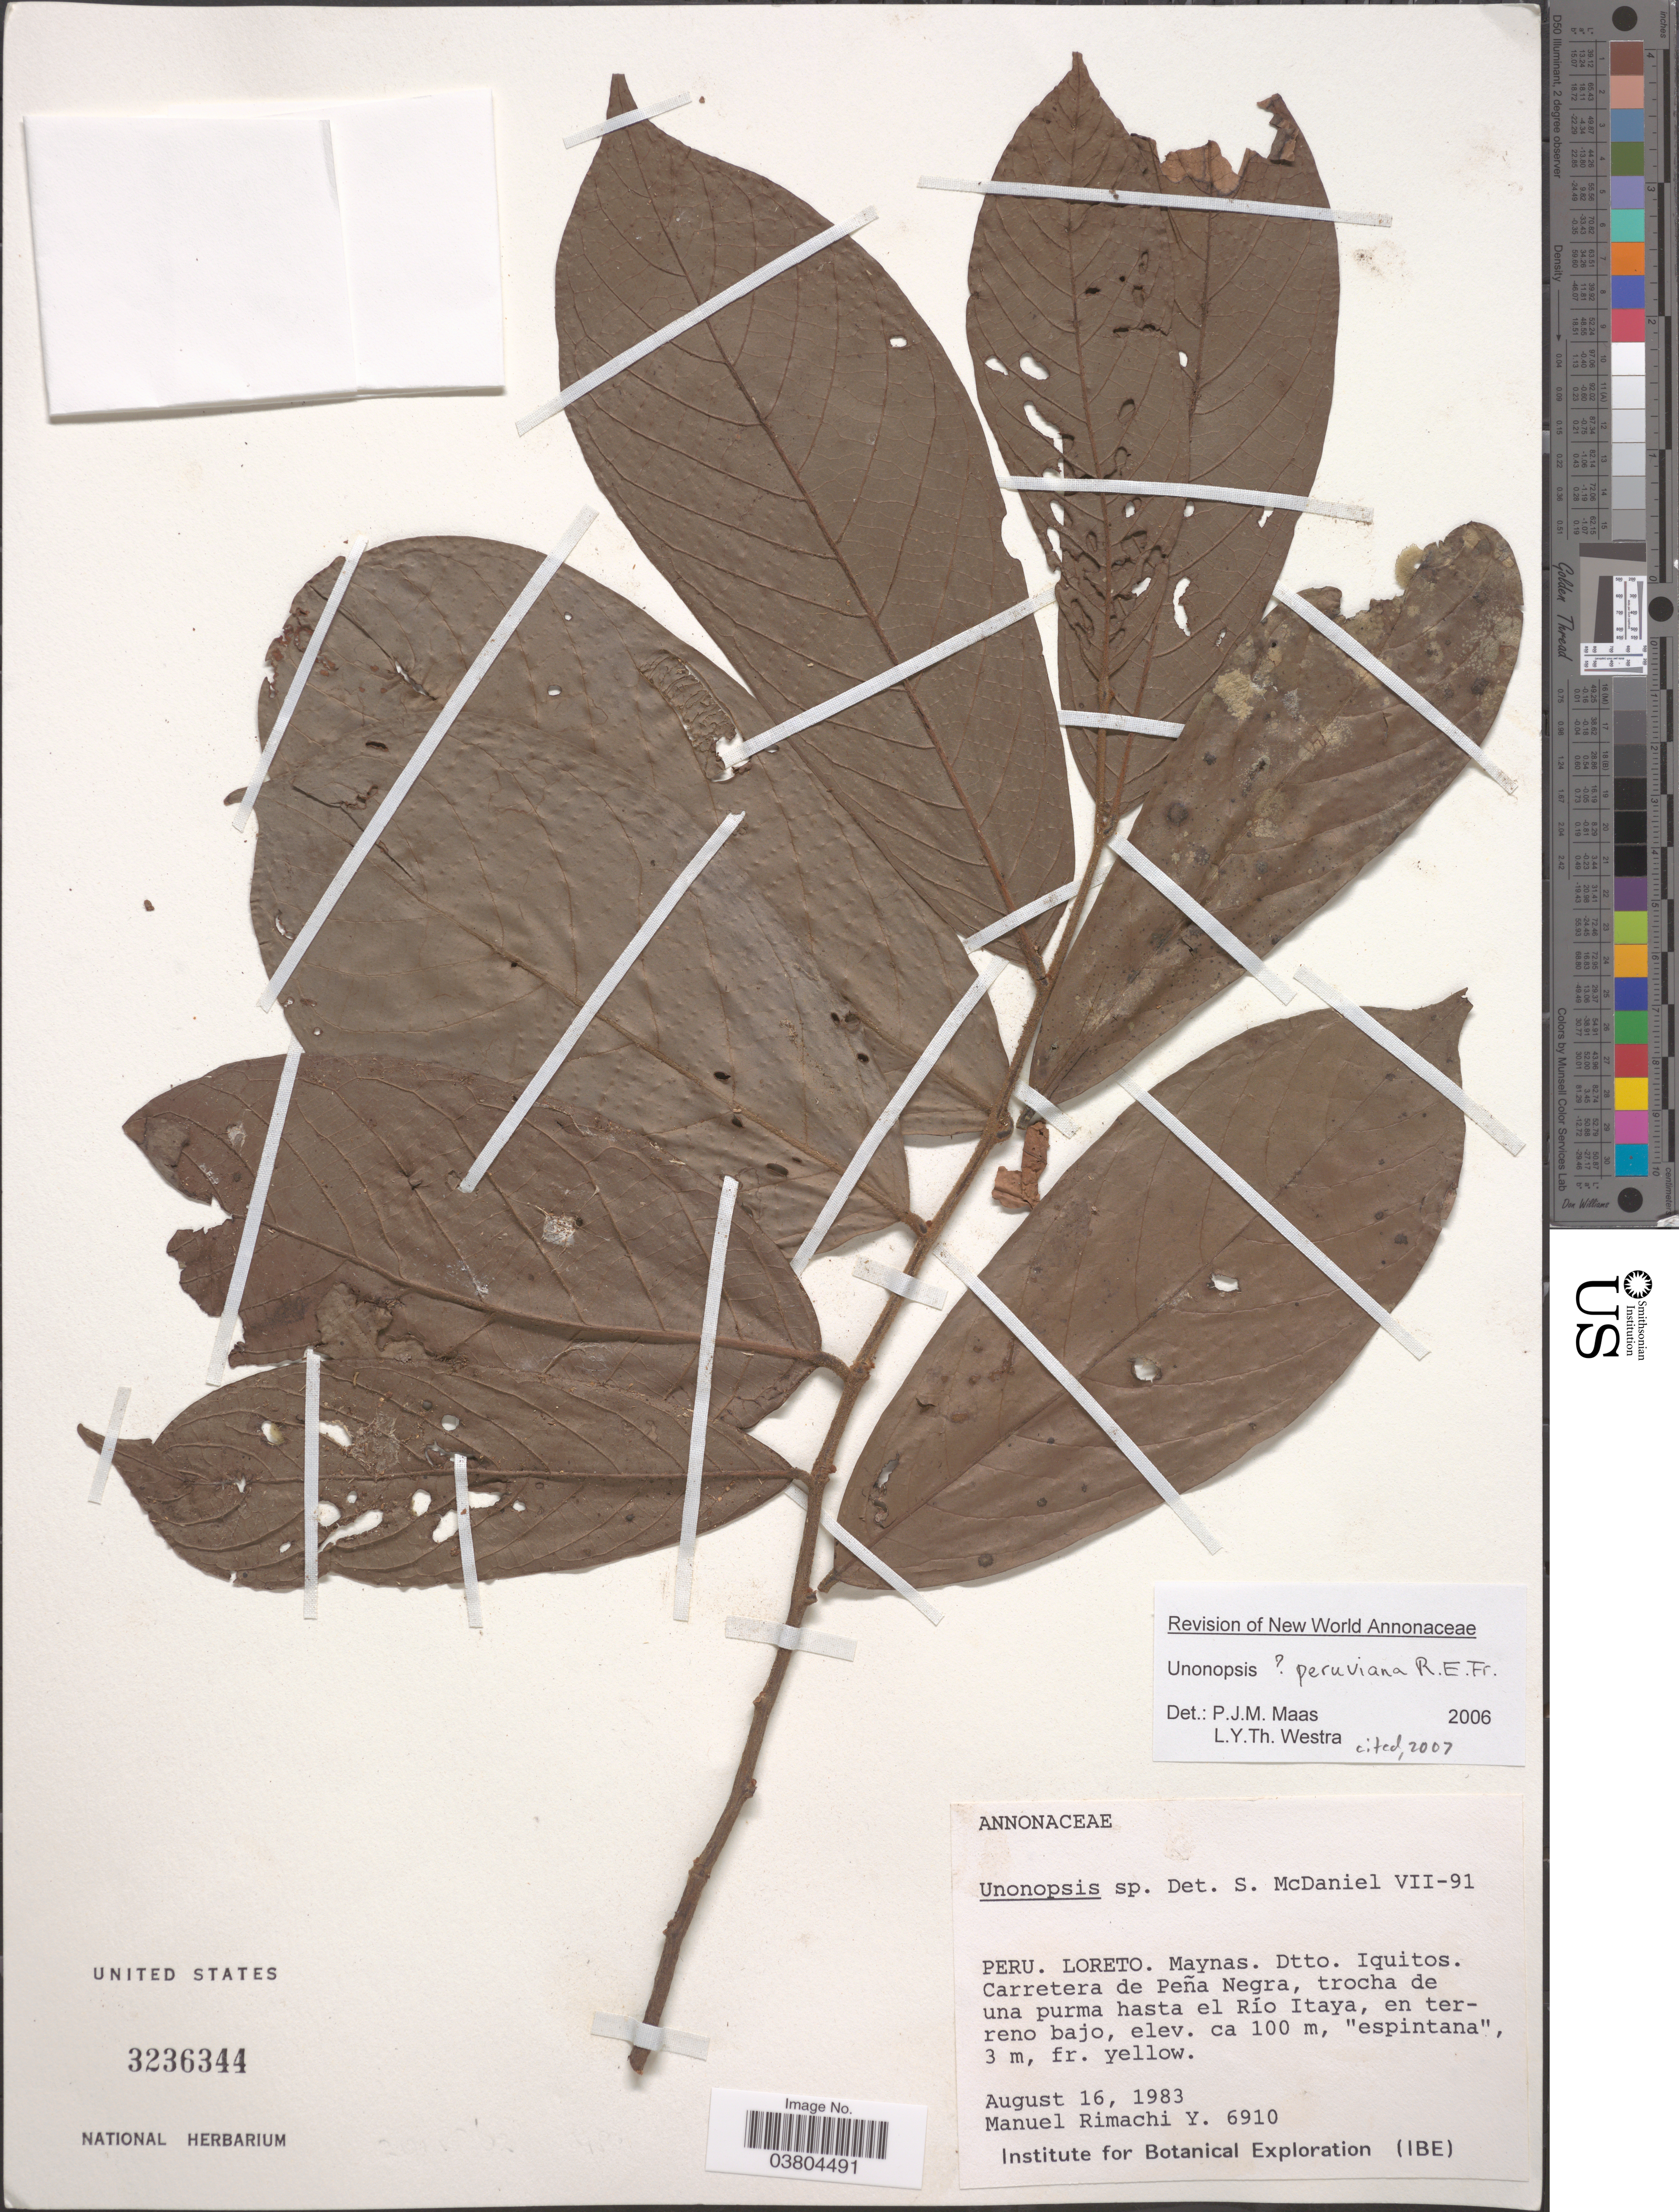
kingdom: Plantae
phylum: Tracheophyta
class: Magnoliopsida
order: Magnoliales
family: Annonaceae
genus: Unonopsis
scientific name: Unonopsis peruviana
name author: R.E. Fr. & J.F. Macbr.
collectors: M. Rimachi Y.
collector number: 6910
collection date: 1983-08-16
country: Peru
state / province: Loreto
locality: Maynas. Dtto. Iquitos. Carretera de Peña Negra, trocha de una purma hasta el Río Itaya.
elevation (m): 100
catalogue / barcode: US 3236344